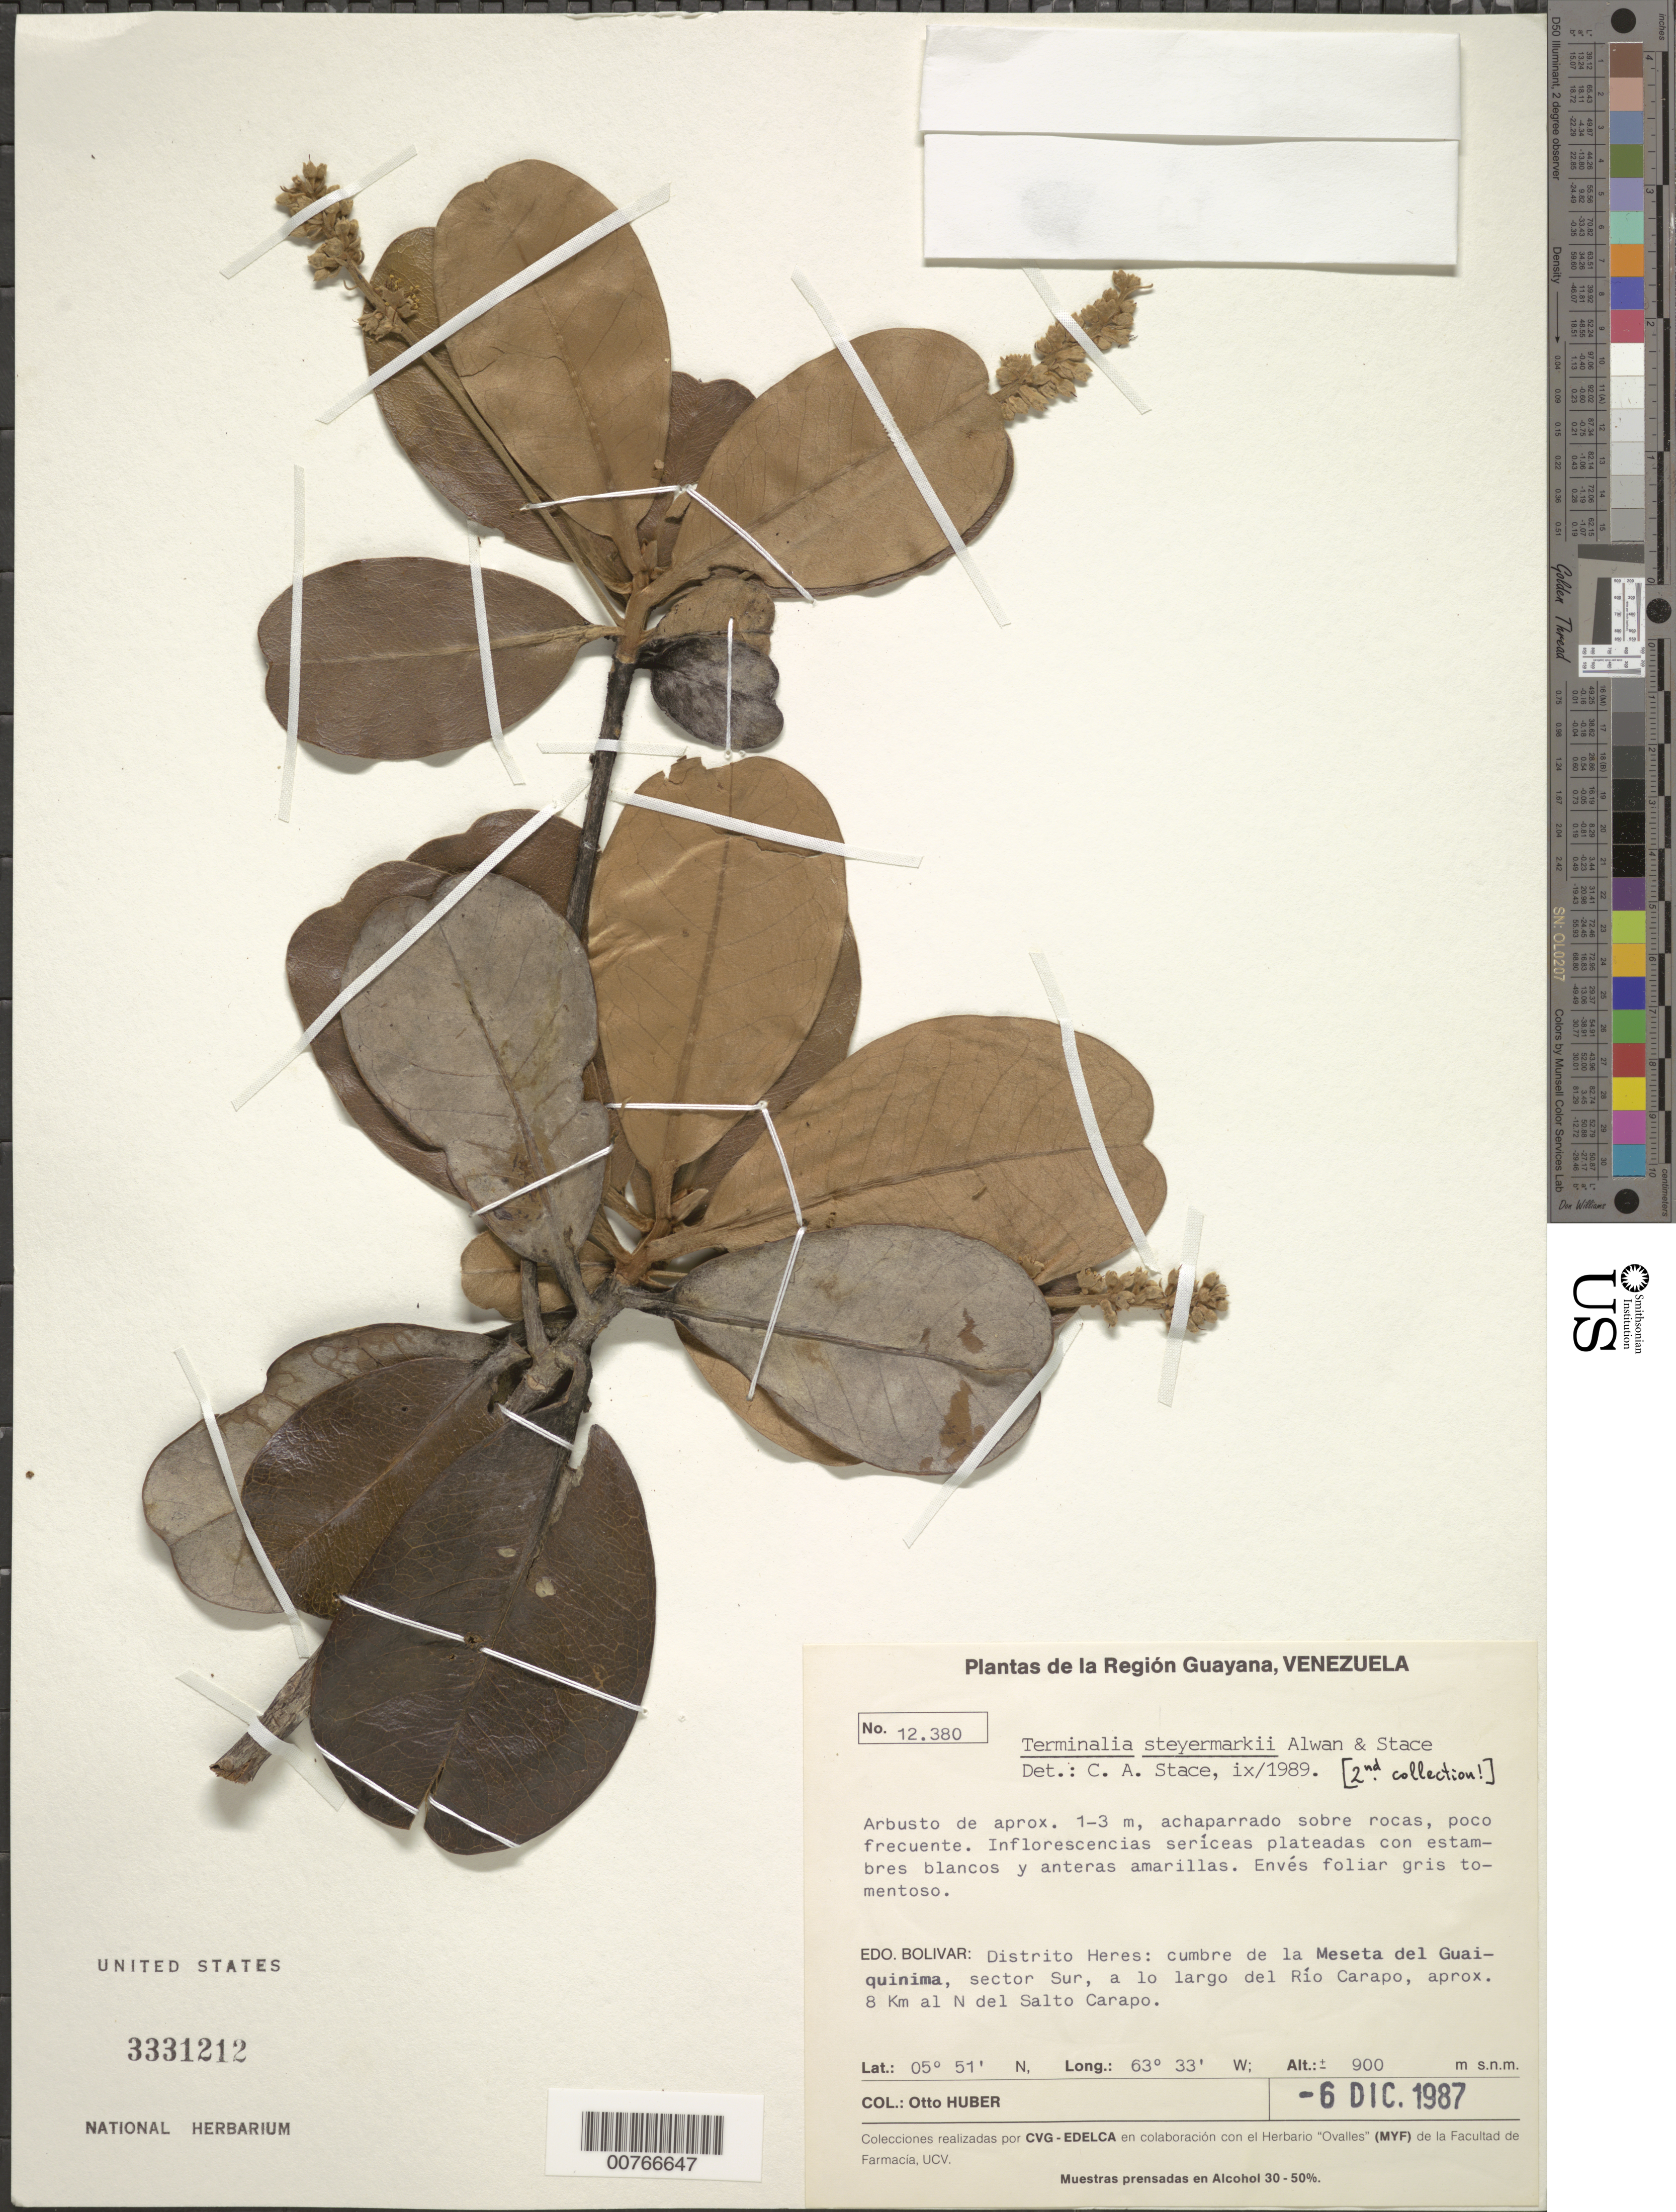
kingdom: Plantae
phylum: Tracheophyta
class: Magnoliopsida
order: Myrtales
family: Combretaceae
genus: Terminalia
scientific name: Terminalia steyermarkii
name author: Alwan & Stace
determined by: Stace, C. A.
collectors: O. Huber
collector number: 12380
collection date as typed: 6-Dec-87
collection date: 1987-12-06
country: Venezuela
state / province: Bolívar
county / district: Heres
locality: Meseta del Gauiquinima, cumbre, sector Sur, a lo largo del Río Carapo, aprox 8 km al N del Salto Carapo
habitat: Cumbre; achaparrado sobre rocas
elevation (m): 900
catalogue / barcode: US 3331212